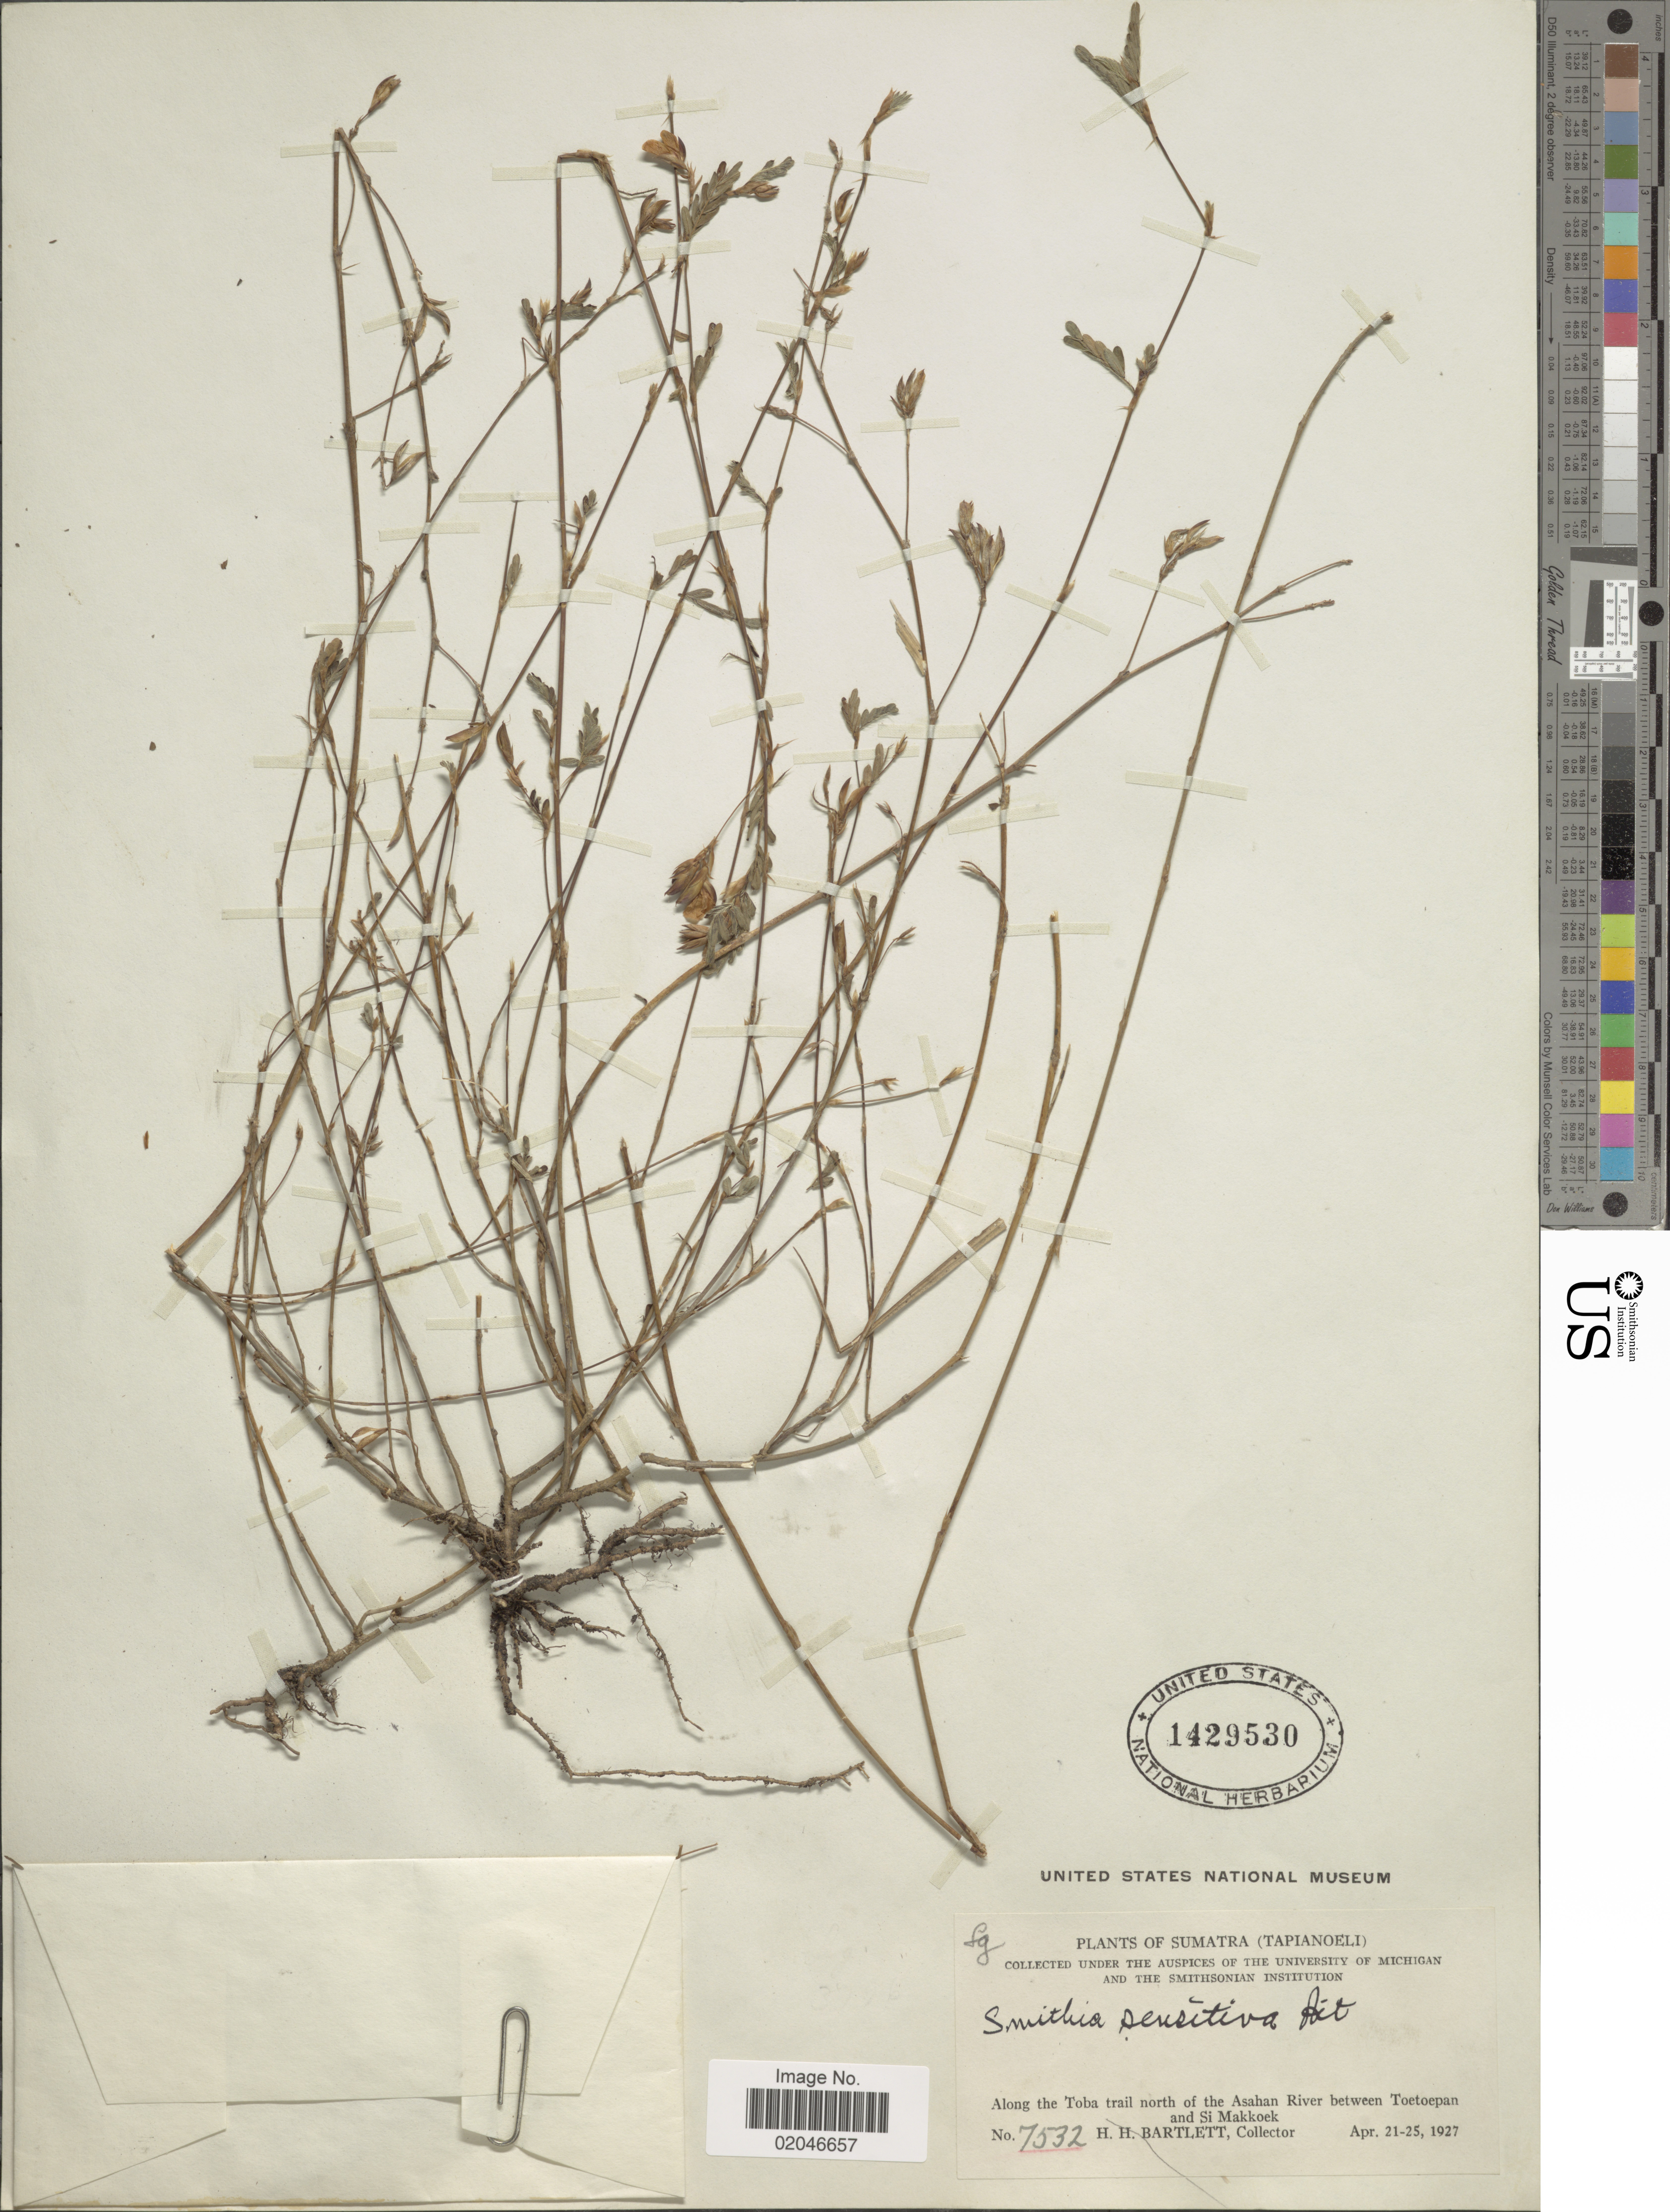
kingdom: Plantae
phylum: Tracheophyta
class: Magnoliopsida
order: Fabales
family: Fabaceae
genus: Smithia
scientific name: Smithia sensitiva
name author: Aiton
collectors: H. H. Bartlett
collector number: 7532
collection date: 1927-04-21/1927-04-25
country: Indonesia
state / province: Sumatra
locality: (Tapianoeli), Along the Toba trail north of the Asahan River between Toetoepan and Si Makkoek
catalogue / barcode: US 1429530